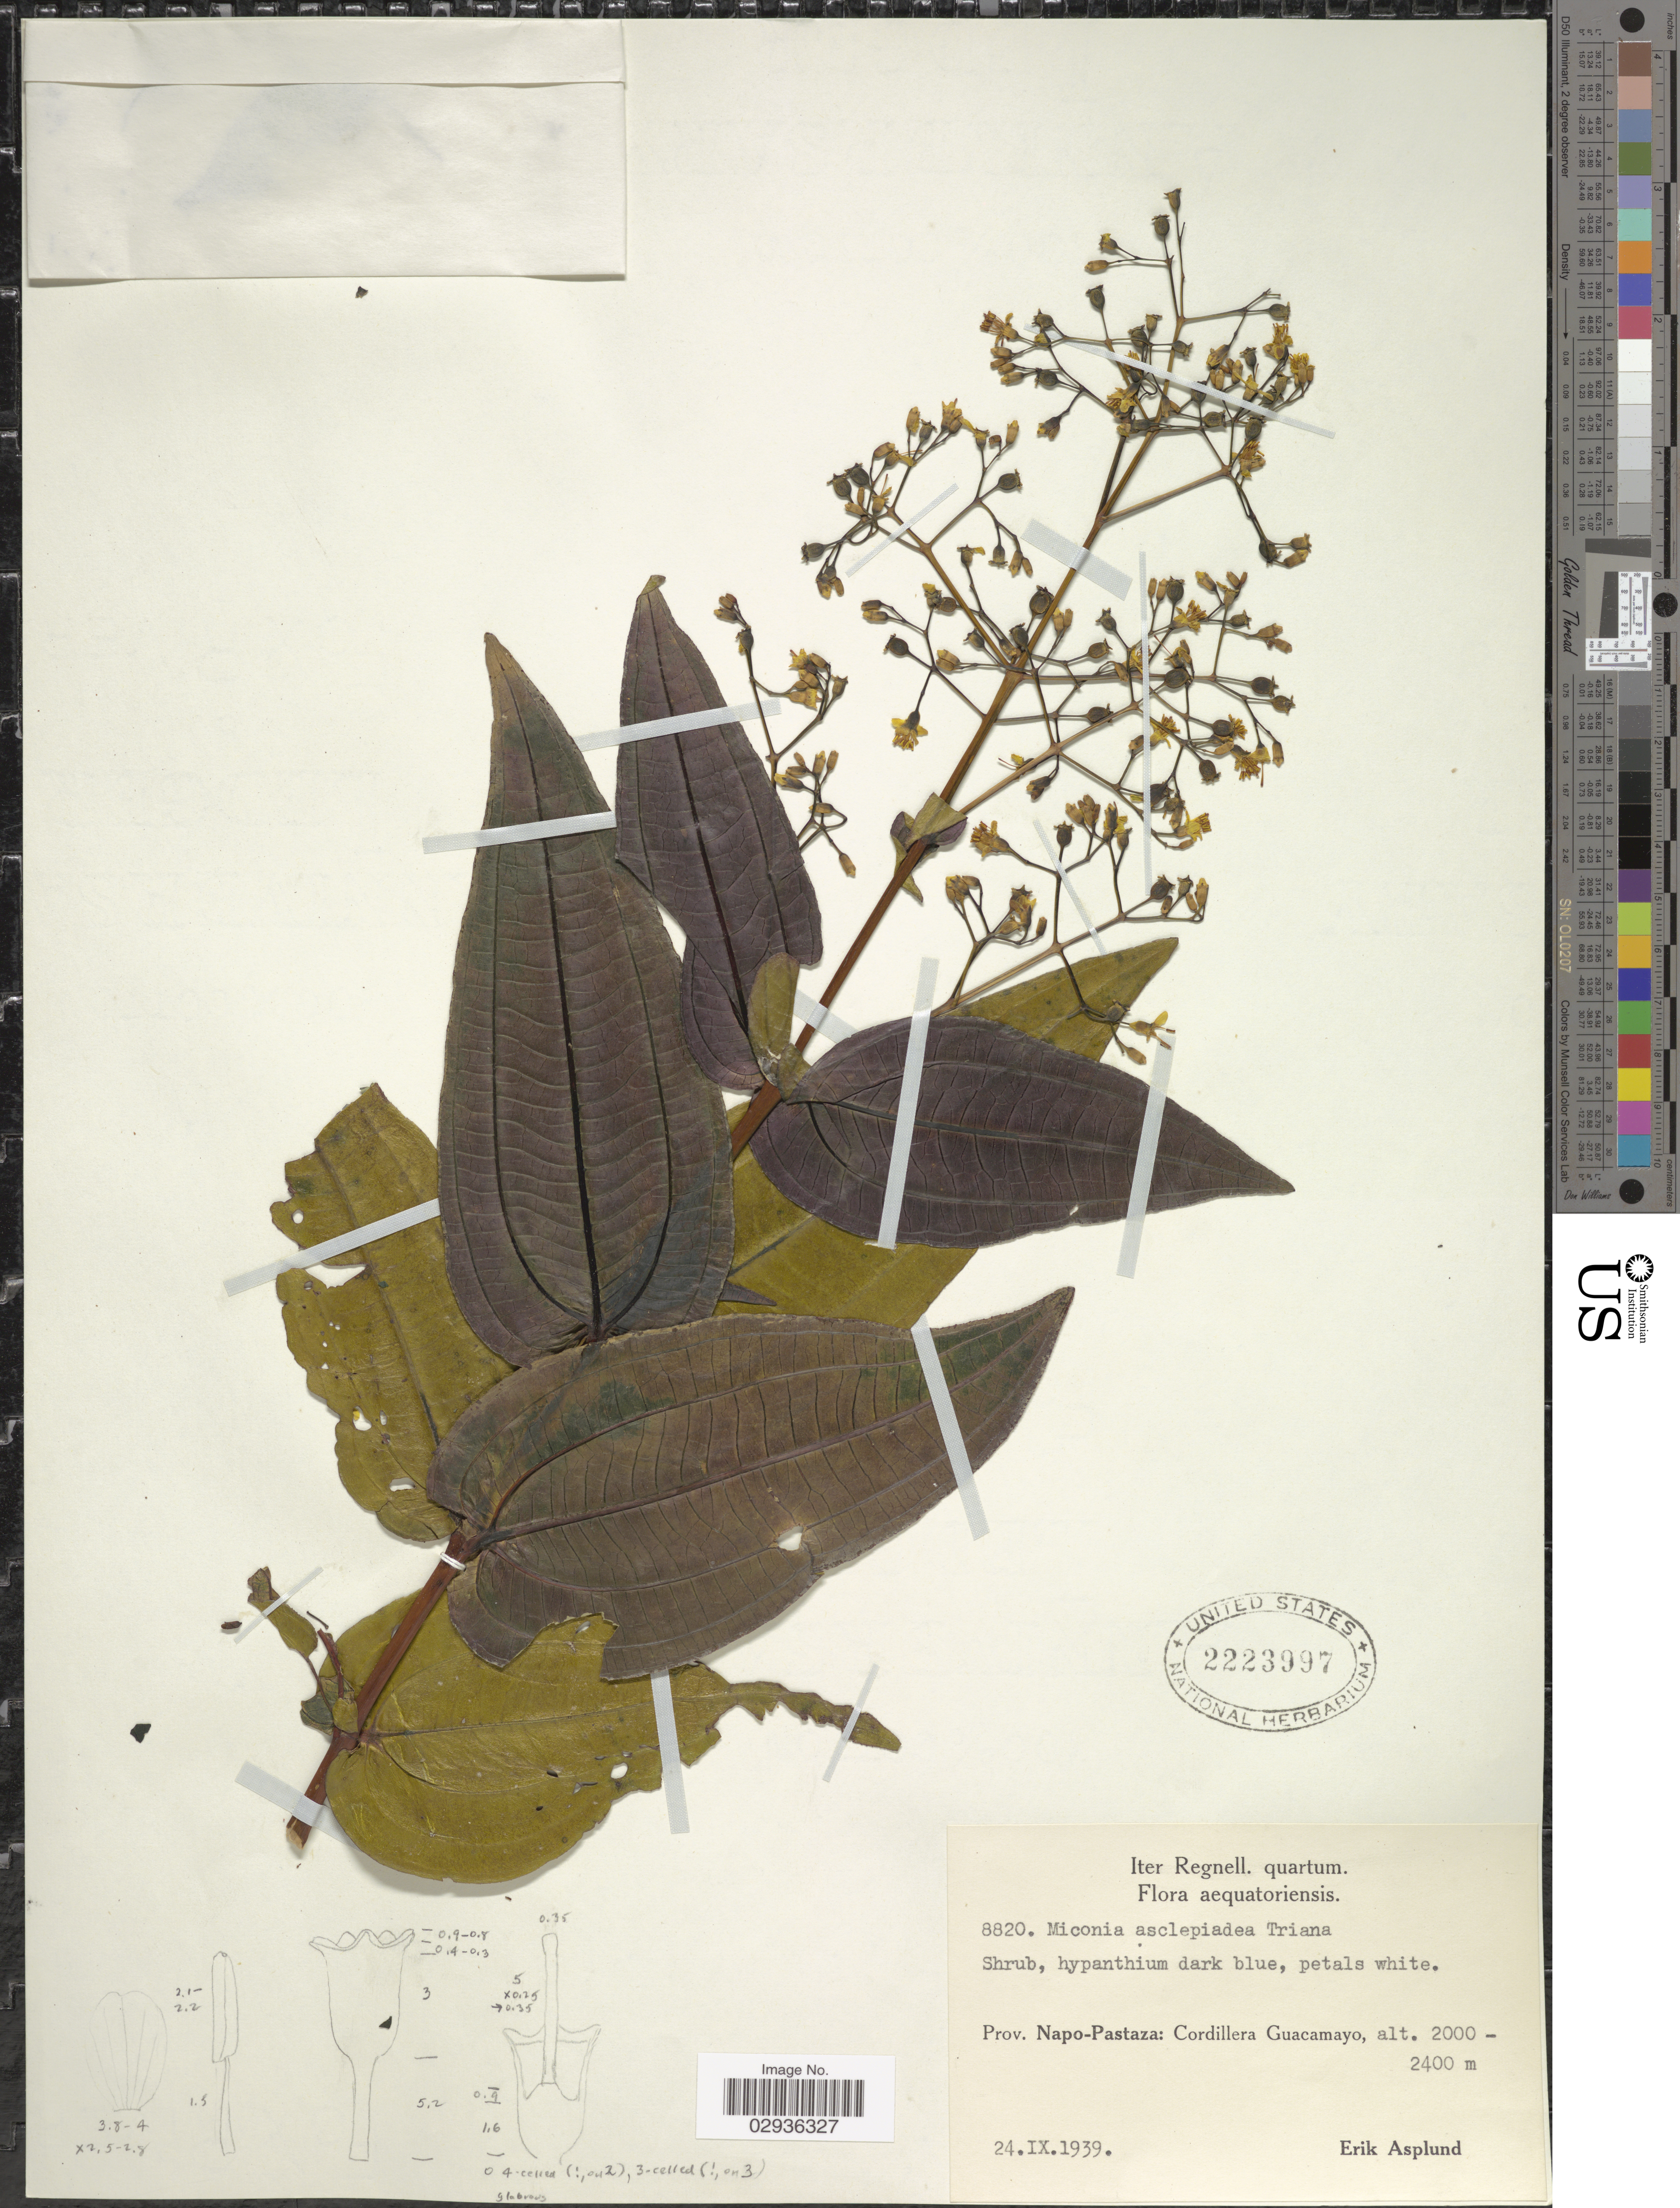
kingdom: Plantae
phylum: Tracheophyta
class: Magnoliopsida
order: Myrtales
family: Melastomataceae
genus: Miconia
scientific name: Miconia asclepiadea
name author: Triana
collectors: E. Asplund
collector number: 8820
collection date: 1939-09-24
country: Ecuador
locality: Prov. Napo-Pastaza: Cordillera Guacamayo.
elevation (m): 2000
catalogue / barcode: US 2223997